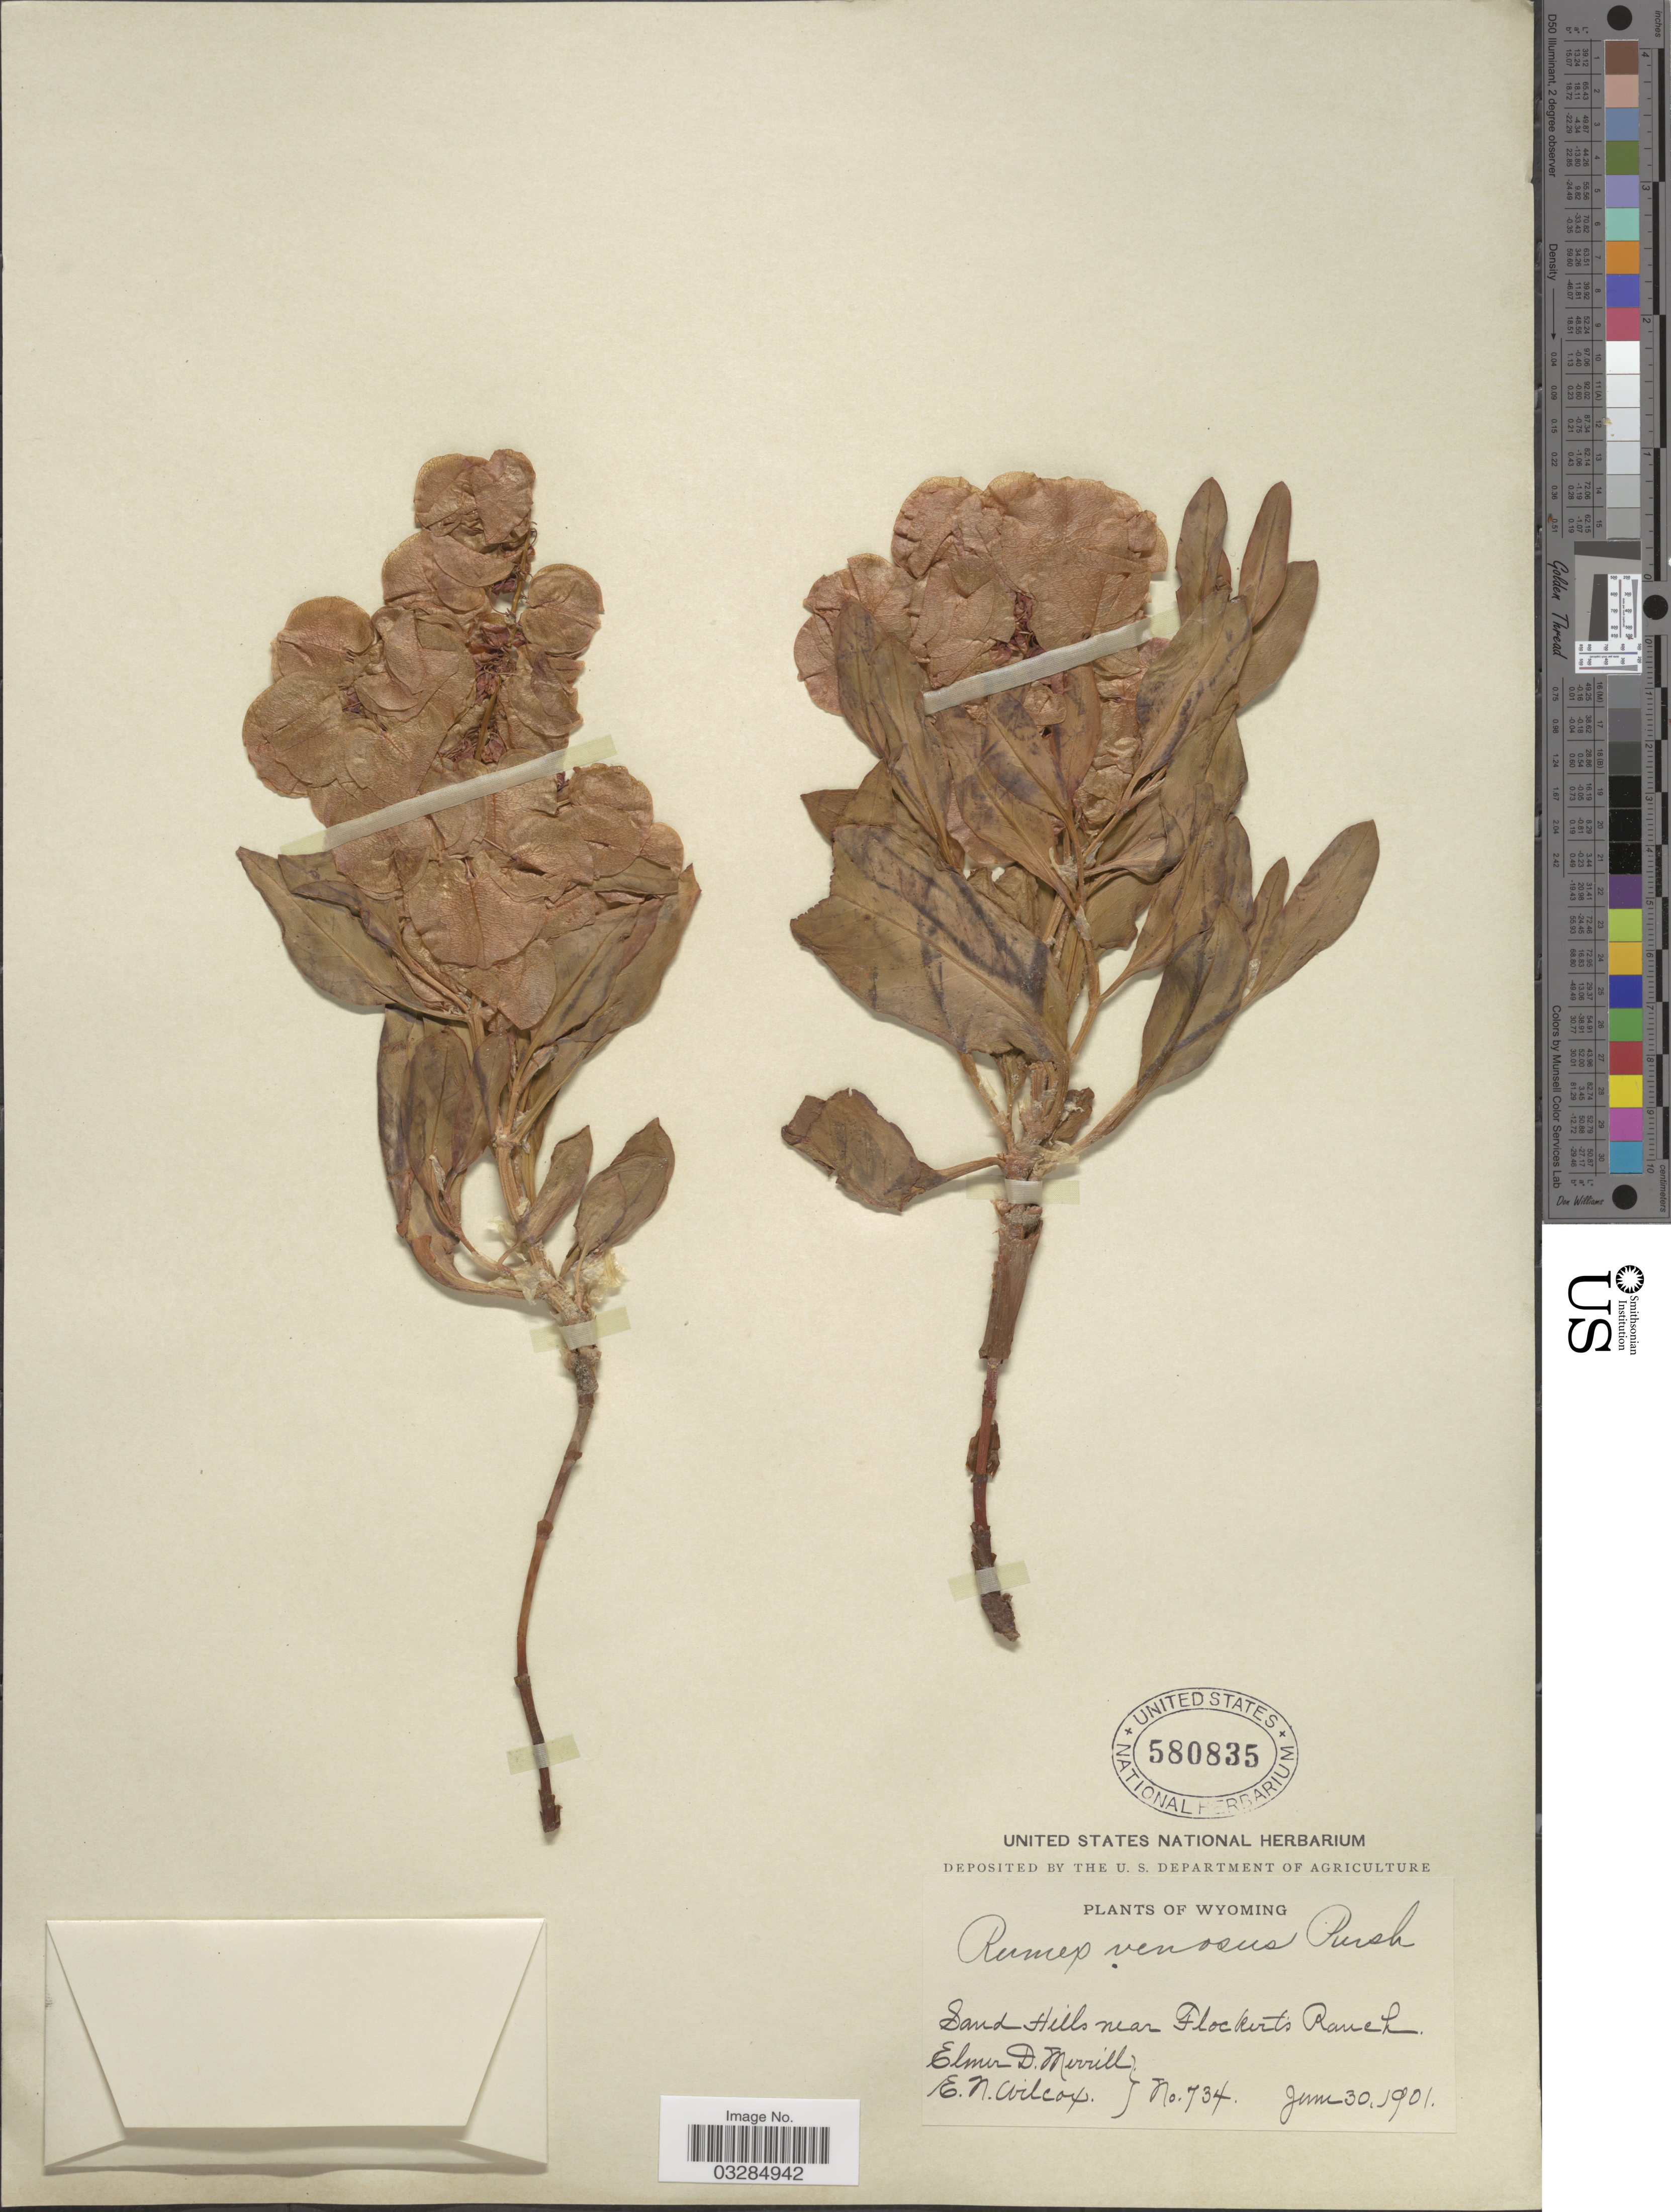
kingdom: Plantae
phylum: Tracheophyta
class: Magnoliopsida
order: Caryophyllales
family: Polygonaceae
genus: Rumex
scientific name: Rumex venosus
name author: Pursh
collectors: E. D. Merrill & E. Wilcox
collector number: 734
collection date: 1901-06-30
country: United States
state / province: Wyoming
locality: Sand Hills nea Flockter's Ranch.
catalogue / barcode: US 580835